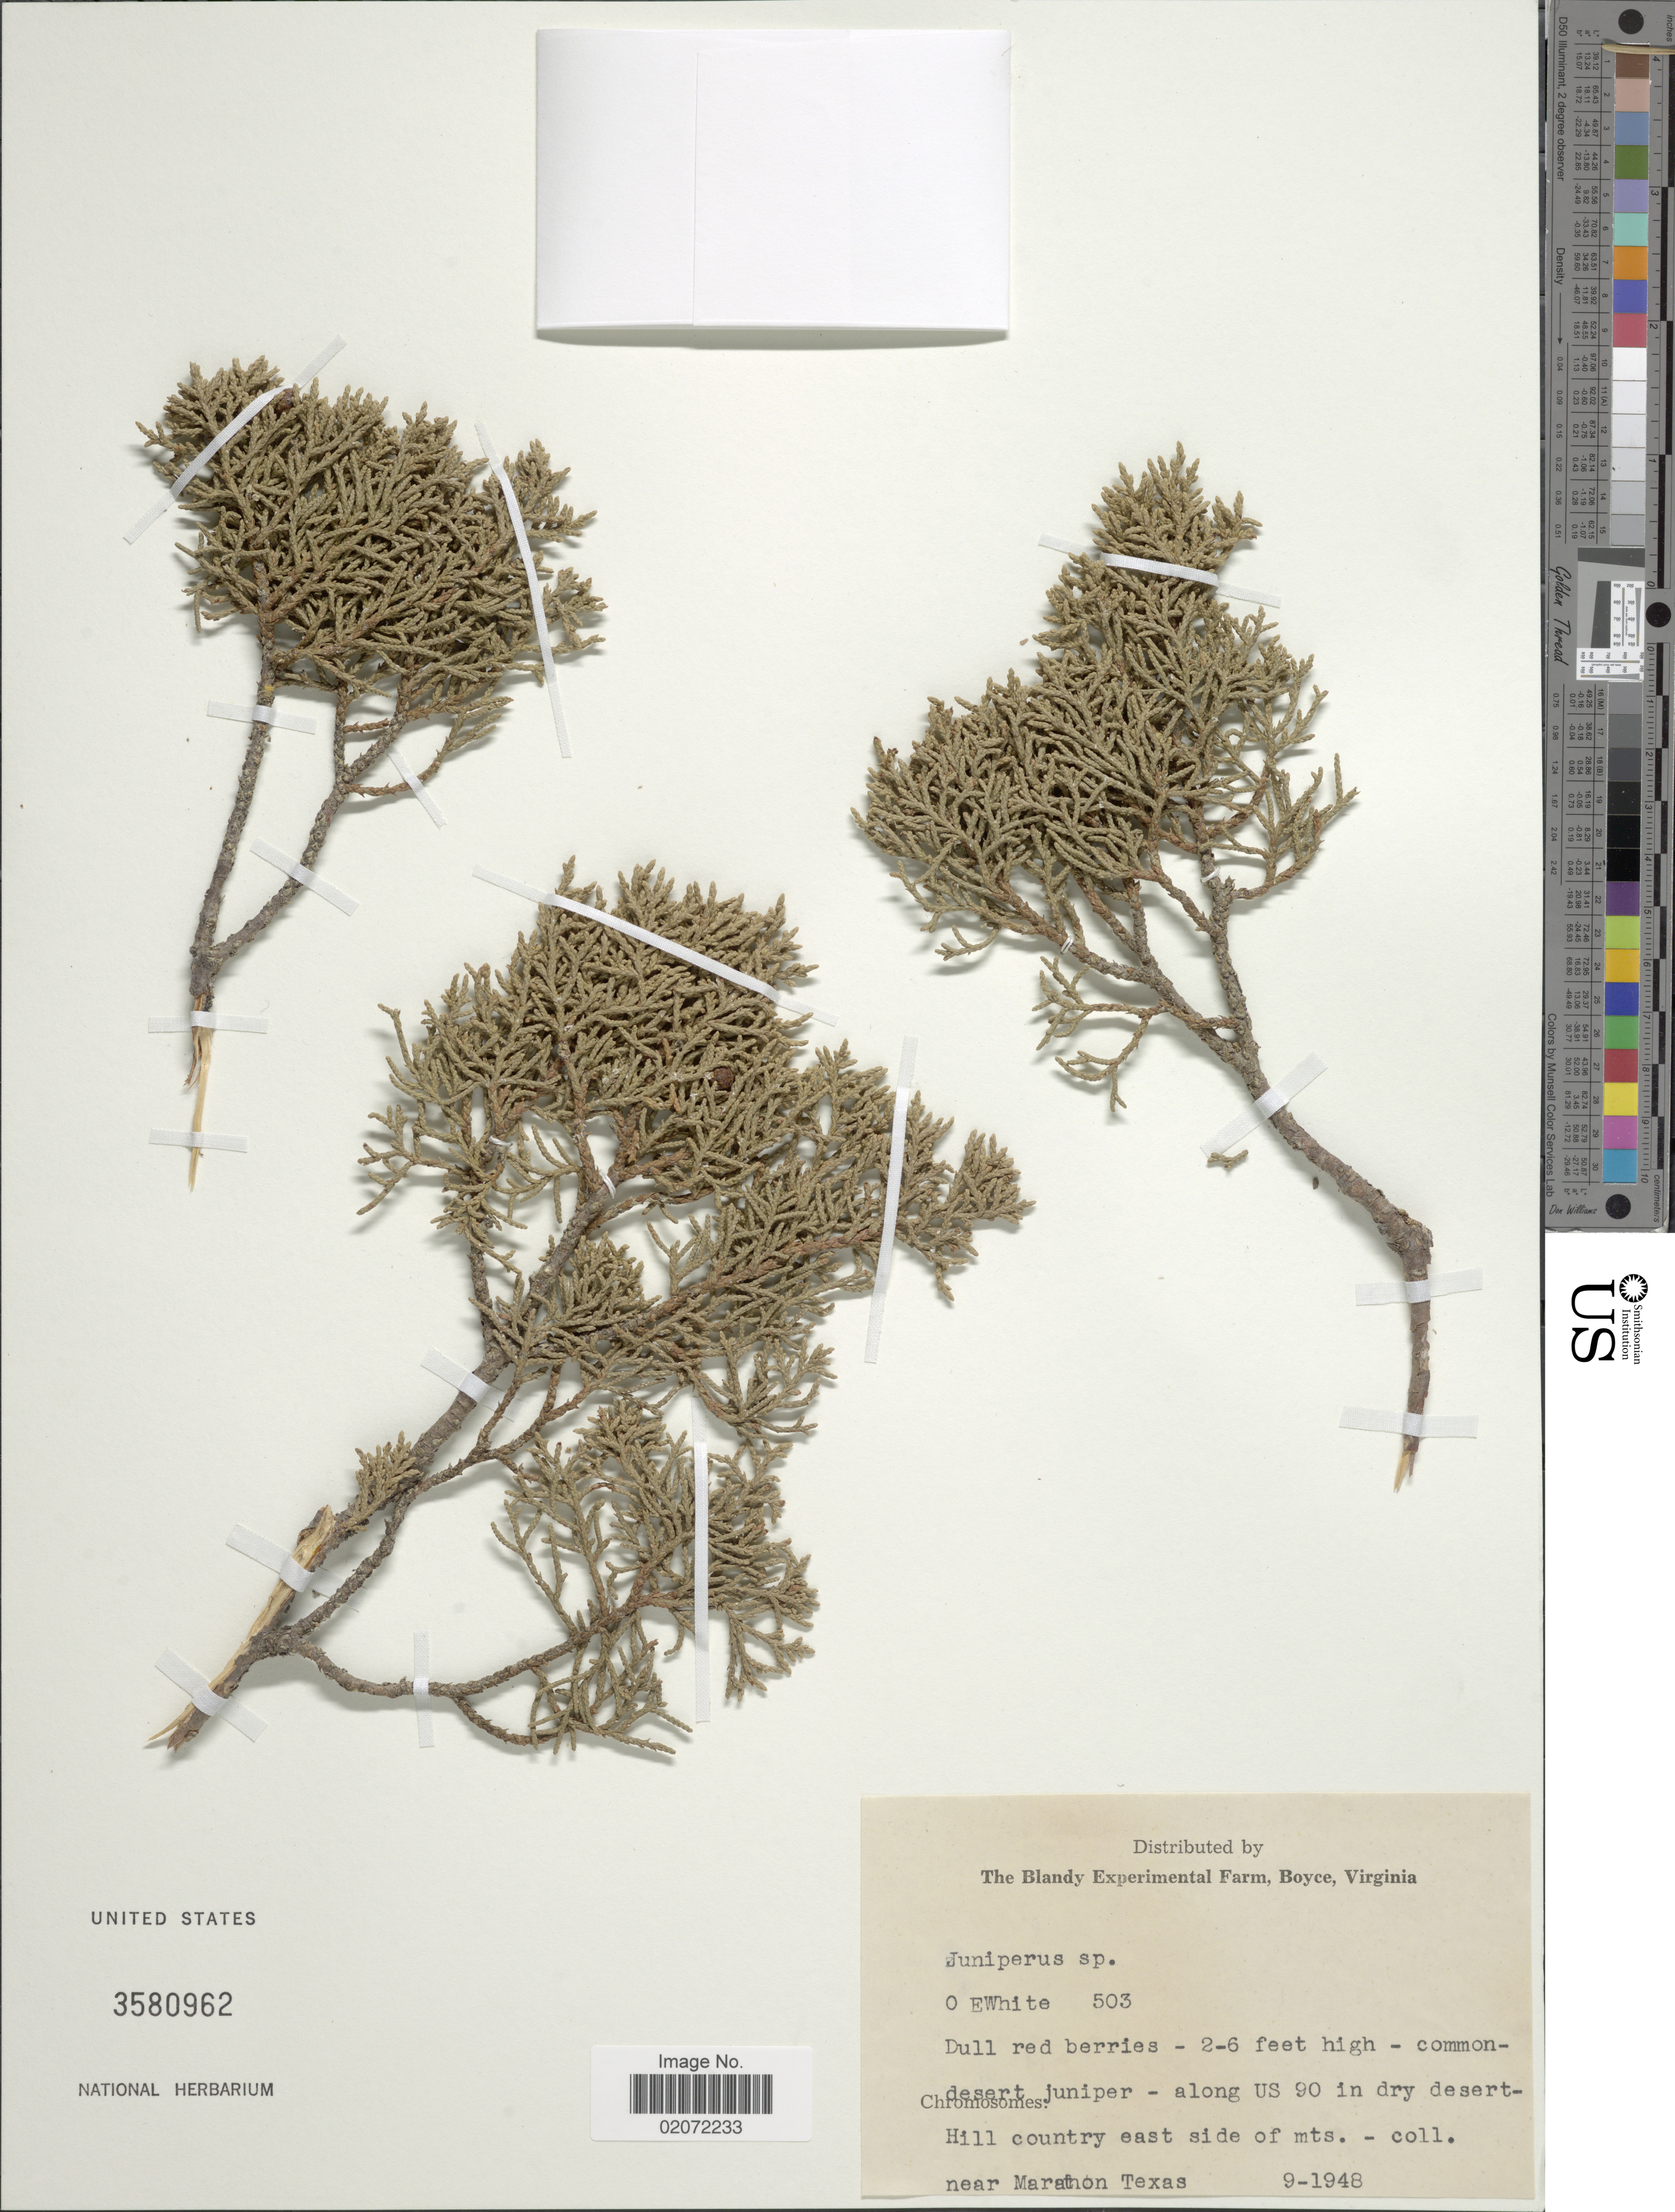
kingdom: Plantae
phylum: Tracheophyta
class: Pinopsida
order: Pinales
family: Cupressaceae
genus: Juniperus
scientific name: Juniperus sp.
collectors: O. E. White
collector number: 503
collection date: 1948-09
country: United States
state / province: Texas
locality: Hill country east side of Mts.- coll near Marathon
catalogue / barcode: US 3580962